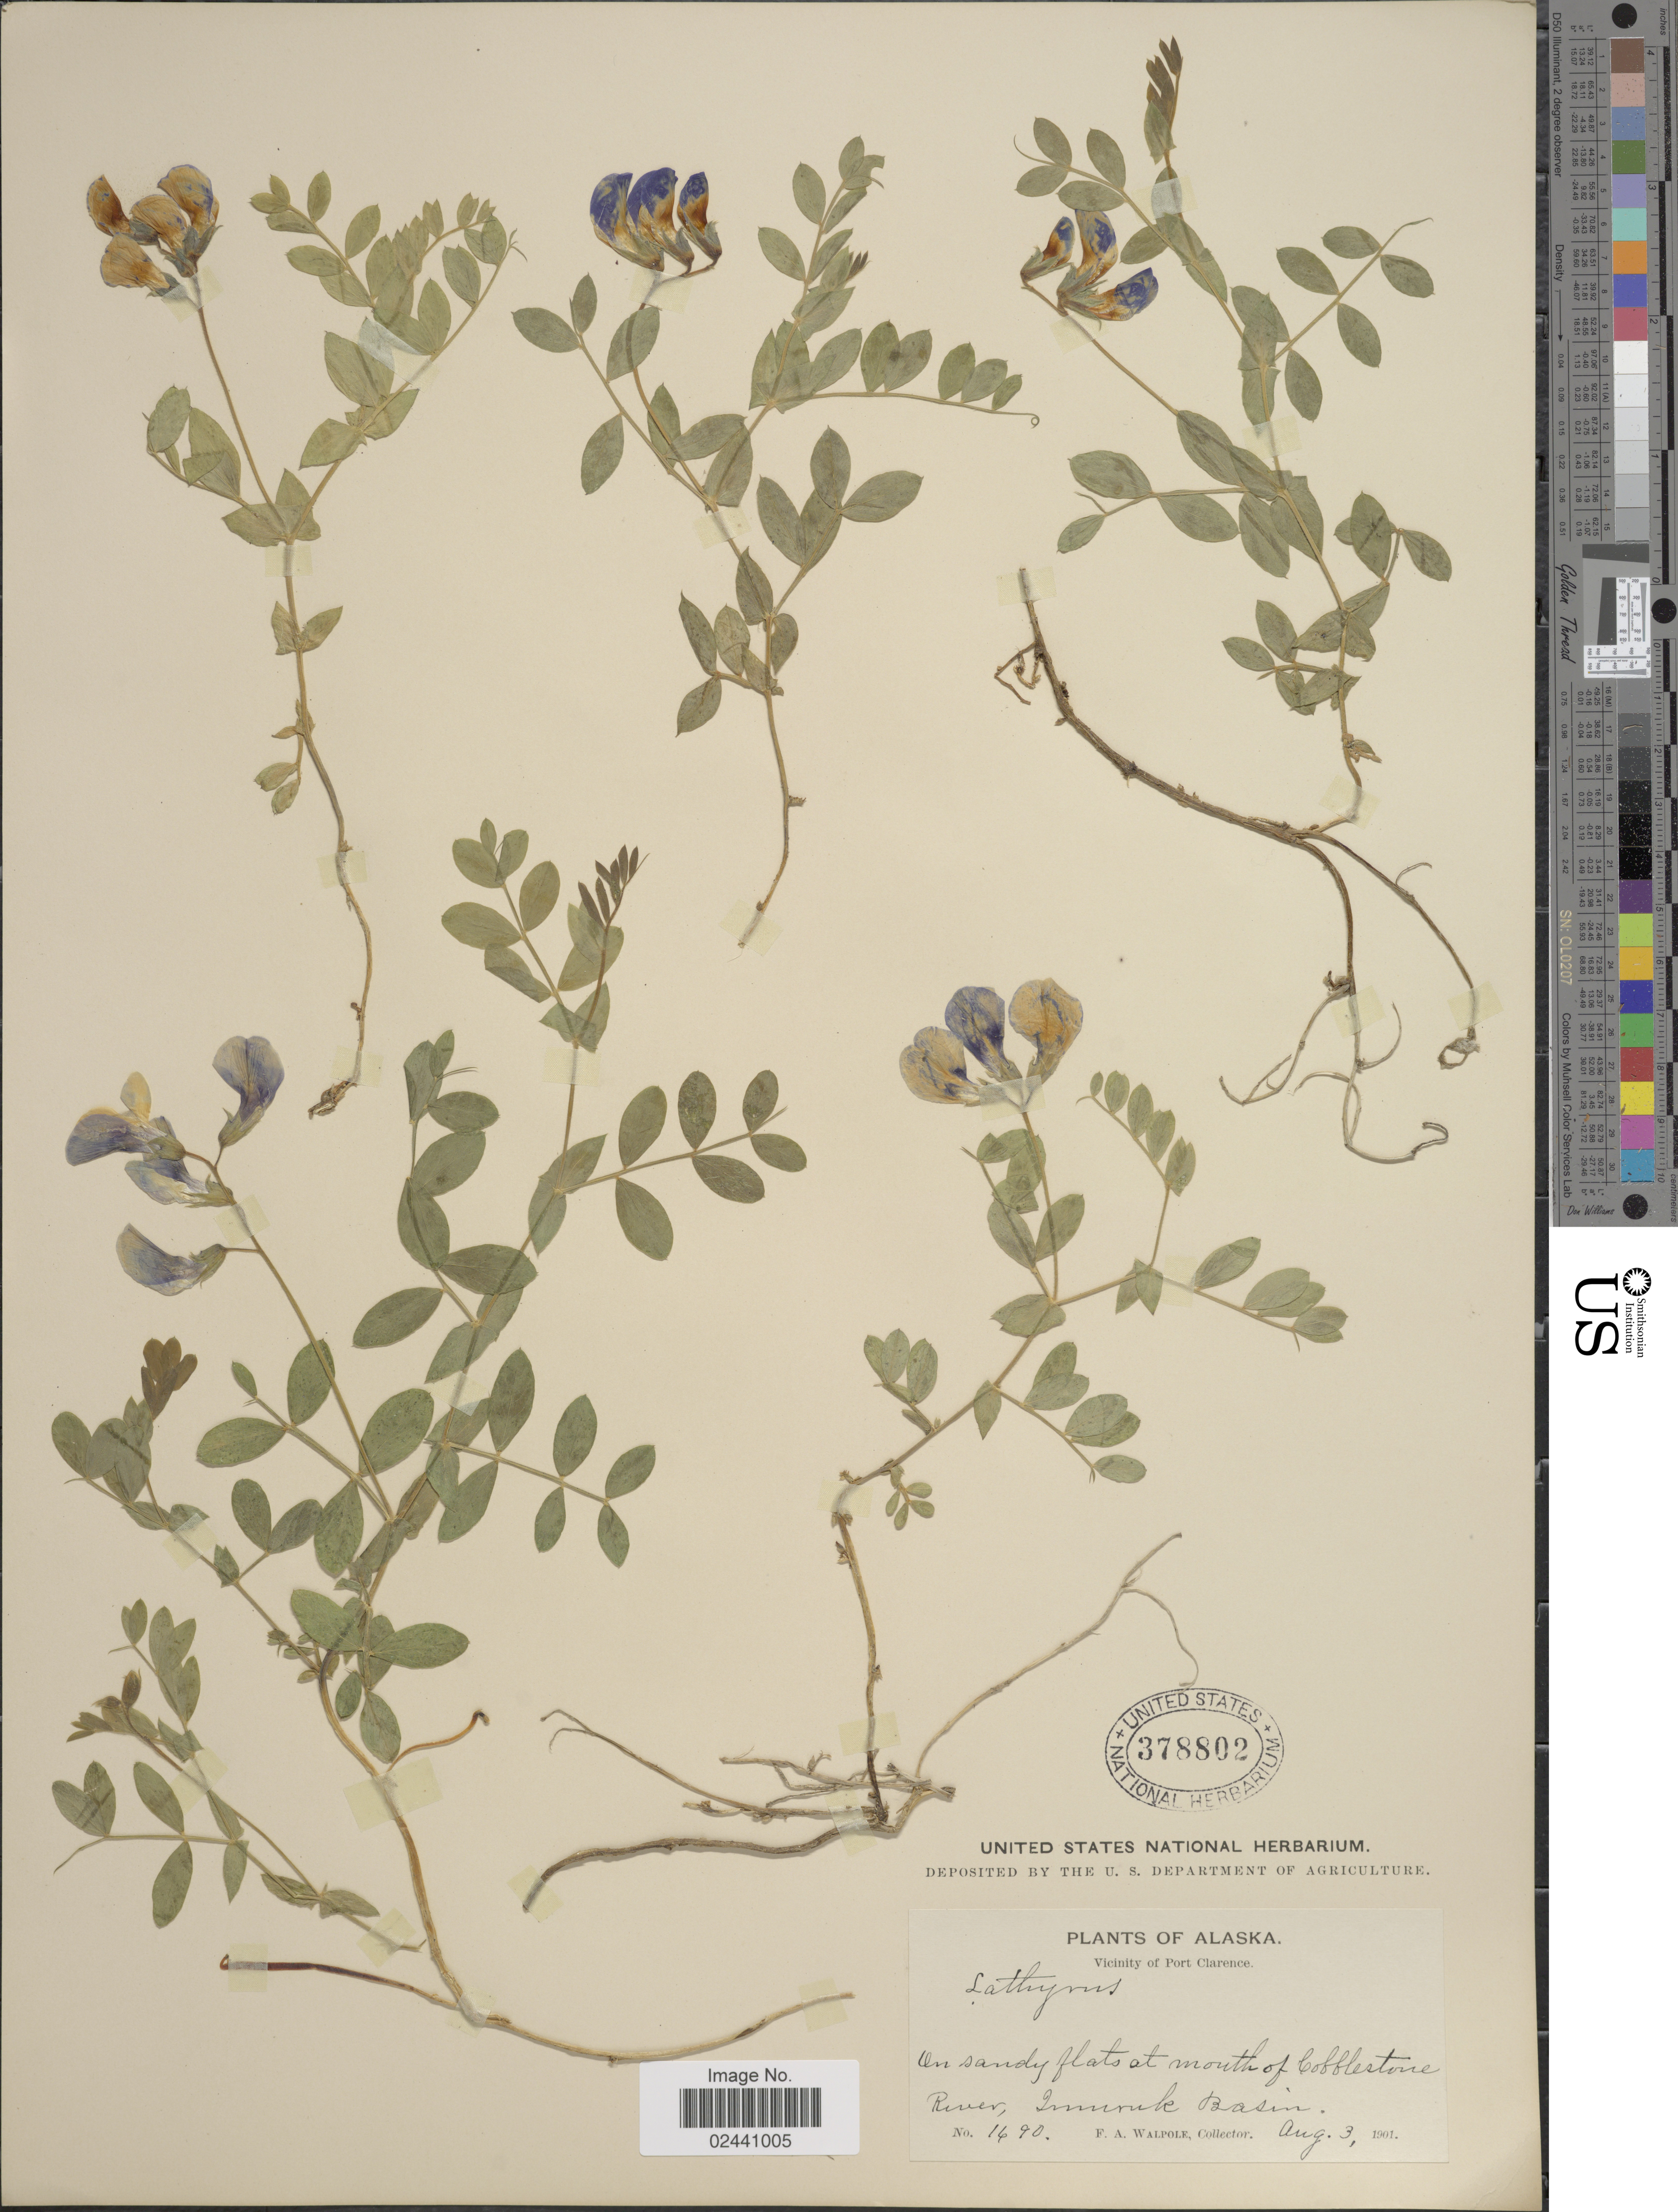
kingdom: Plantae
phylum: Tracheophyta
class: Magnoliopsida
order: Fabales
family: Fabaceae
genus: Lathyrus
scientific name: Lathyrus maritimus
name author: Torr.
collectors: F. Walpole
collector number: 1690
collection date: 1901-08-03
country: United States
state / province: Alaska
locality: Vicinity of Port Clarence. On sandy flats at mouth of Cobblestone River, Imuruk Basin.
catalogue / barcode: US 378802